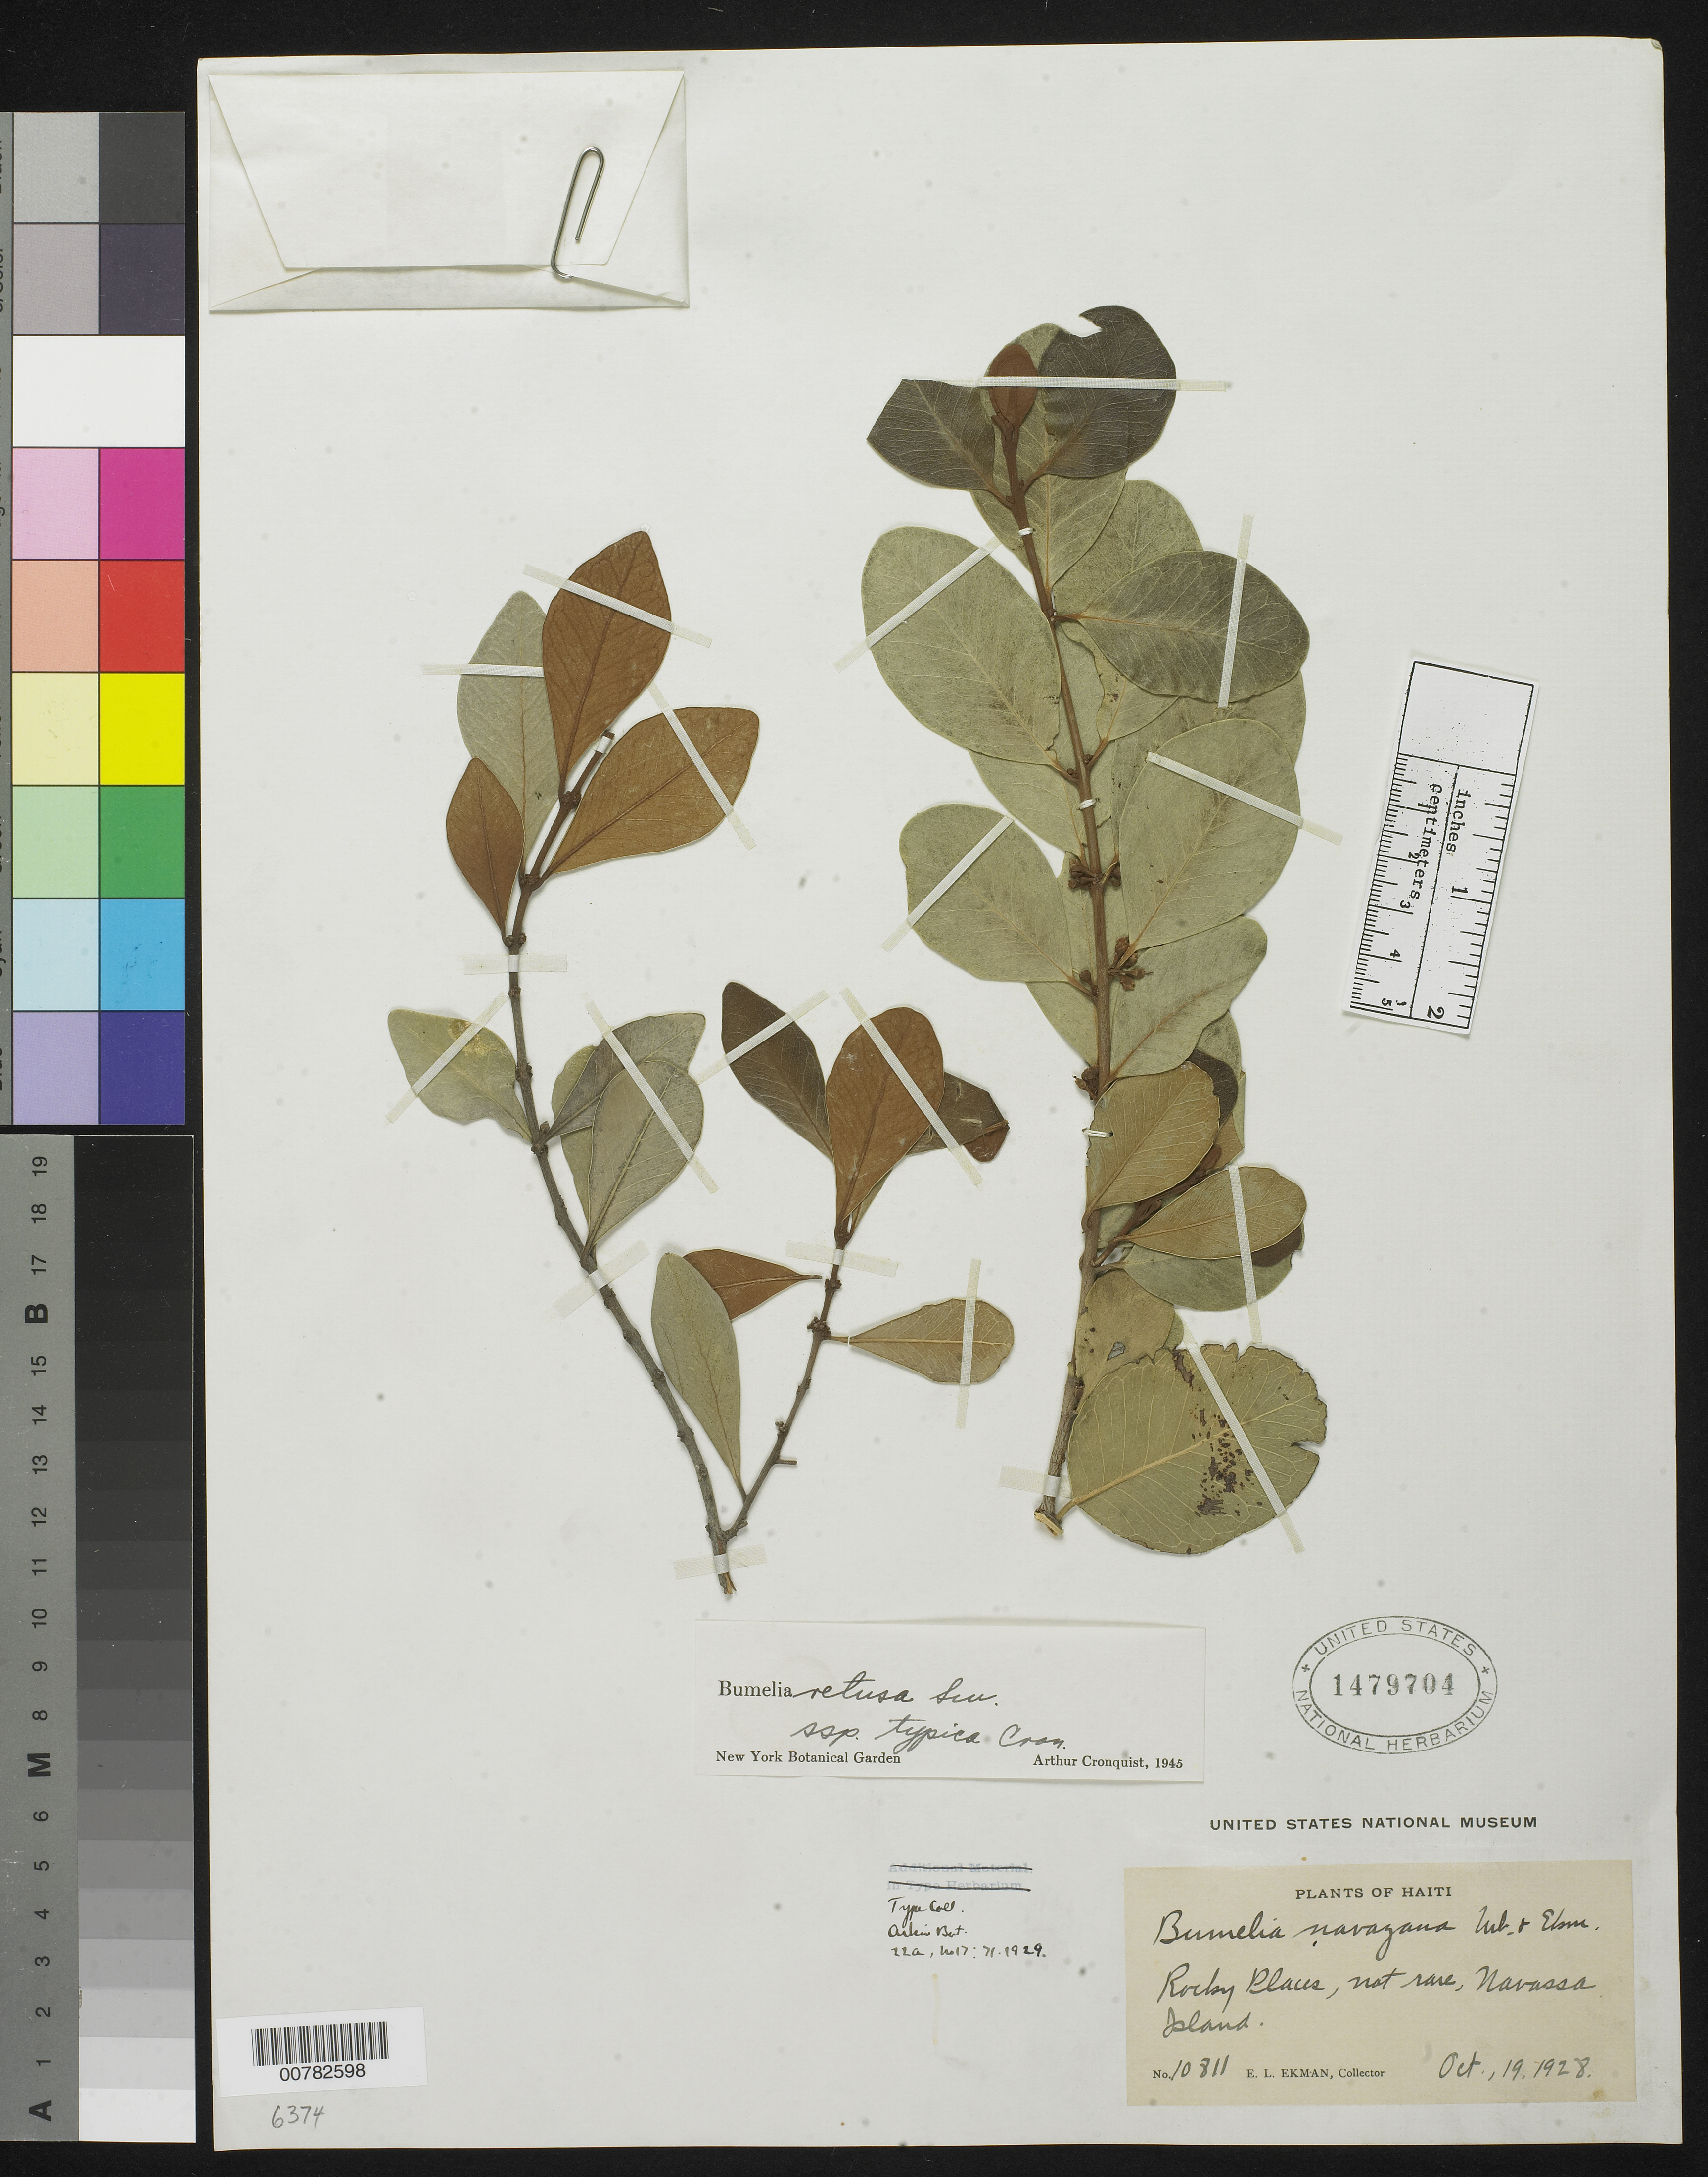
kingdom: Plantae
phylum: Tracheophyta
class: Magnoliopsida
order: Ericales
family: Sapotaceae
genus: Bumelia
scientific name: Bumelia navassana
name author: Urb. & Ekman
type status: Isotype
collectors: E. L. Ekman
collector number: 10811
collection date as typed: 19 Oct 1928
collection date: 1928-10-19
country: Navassa Island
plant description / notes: "Haiti"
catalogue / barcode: US 1479704